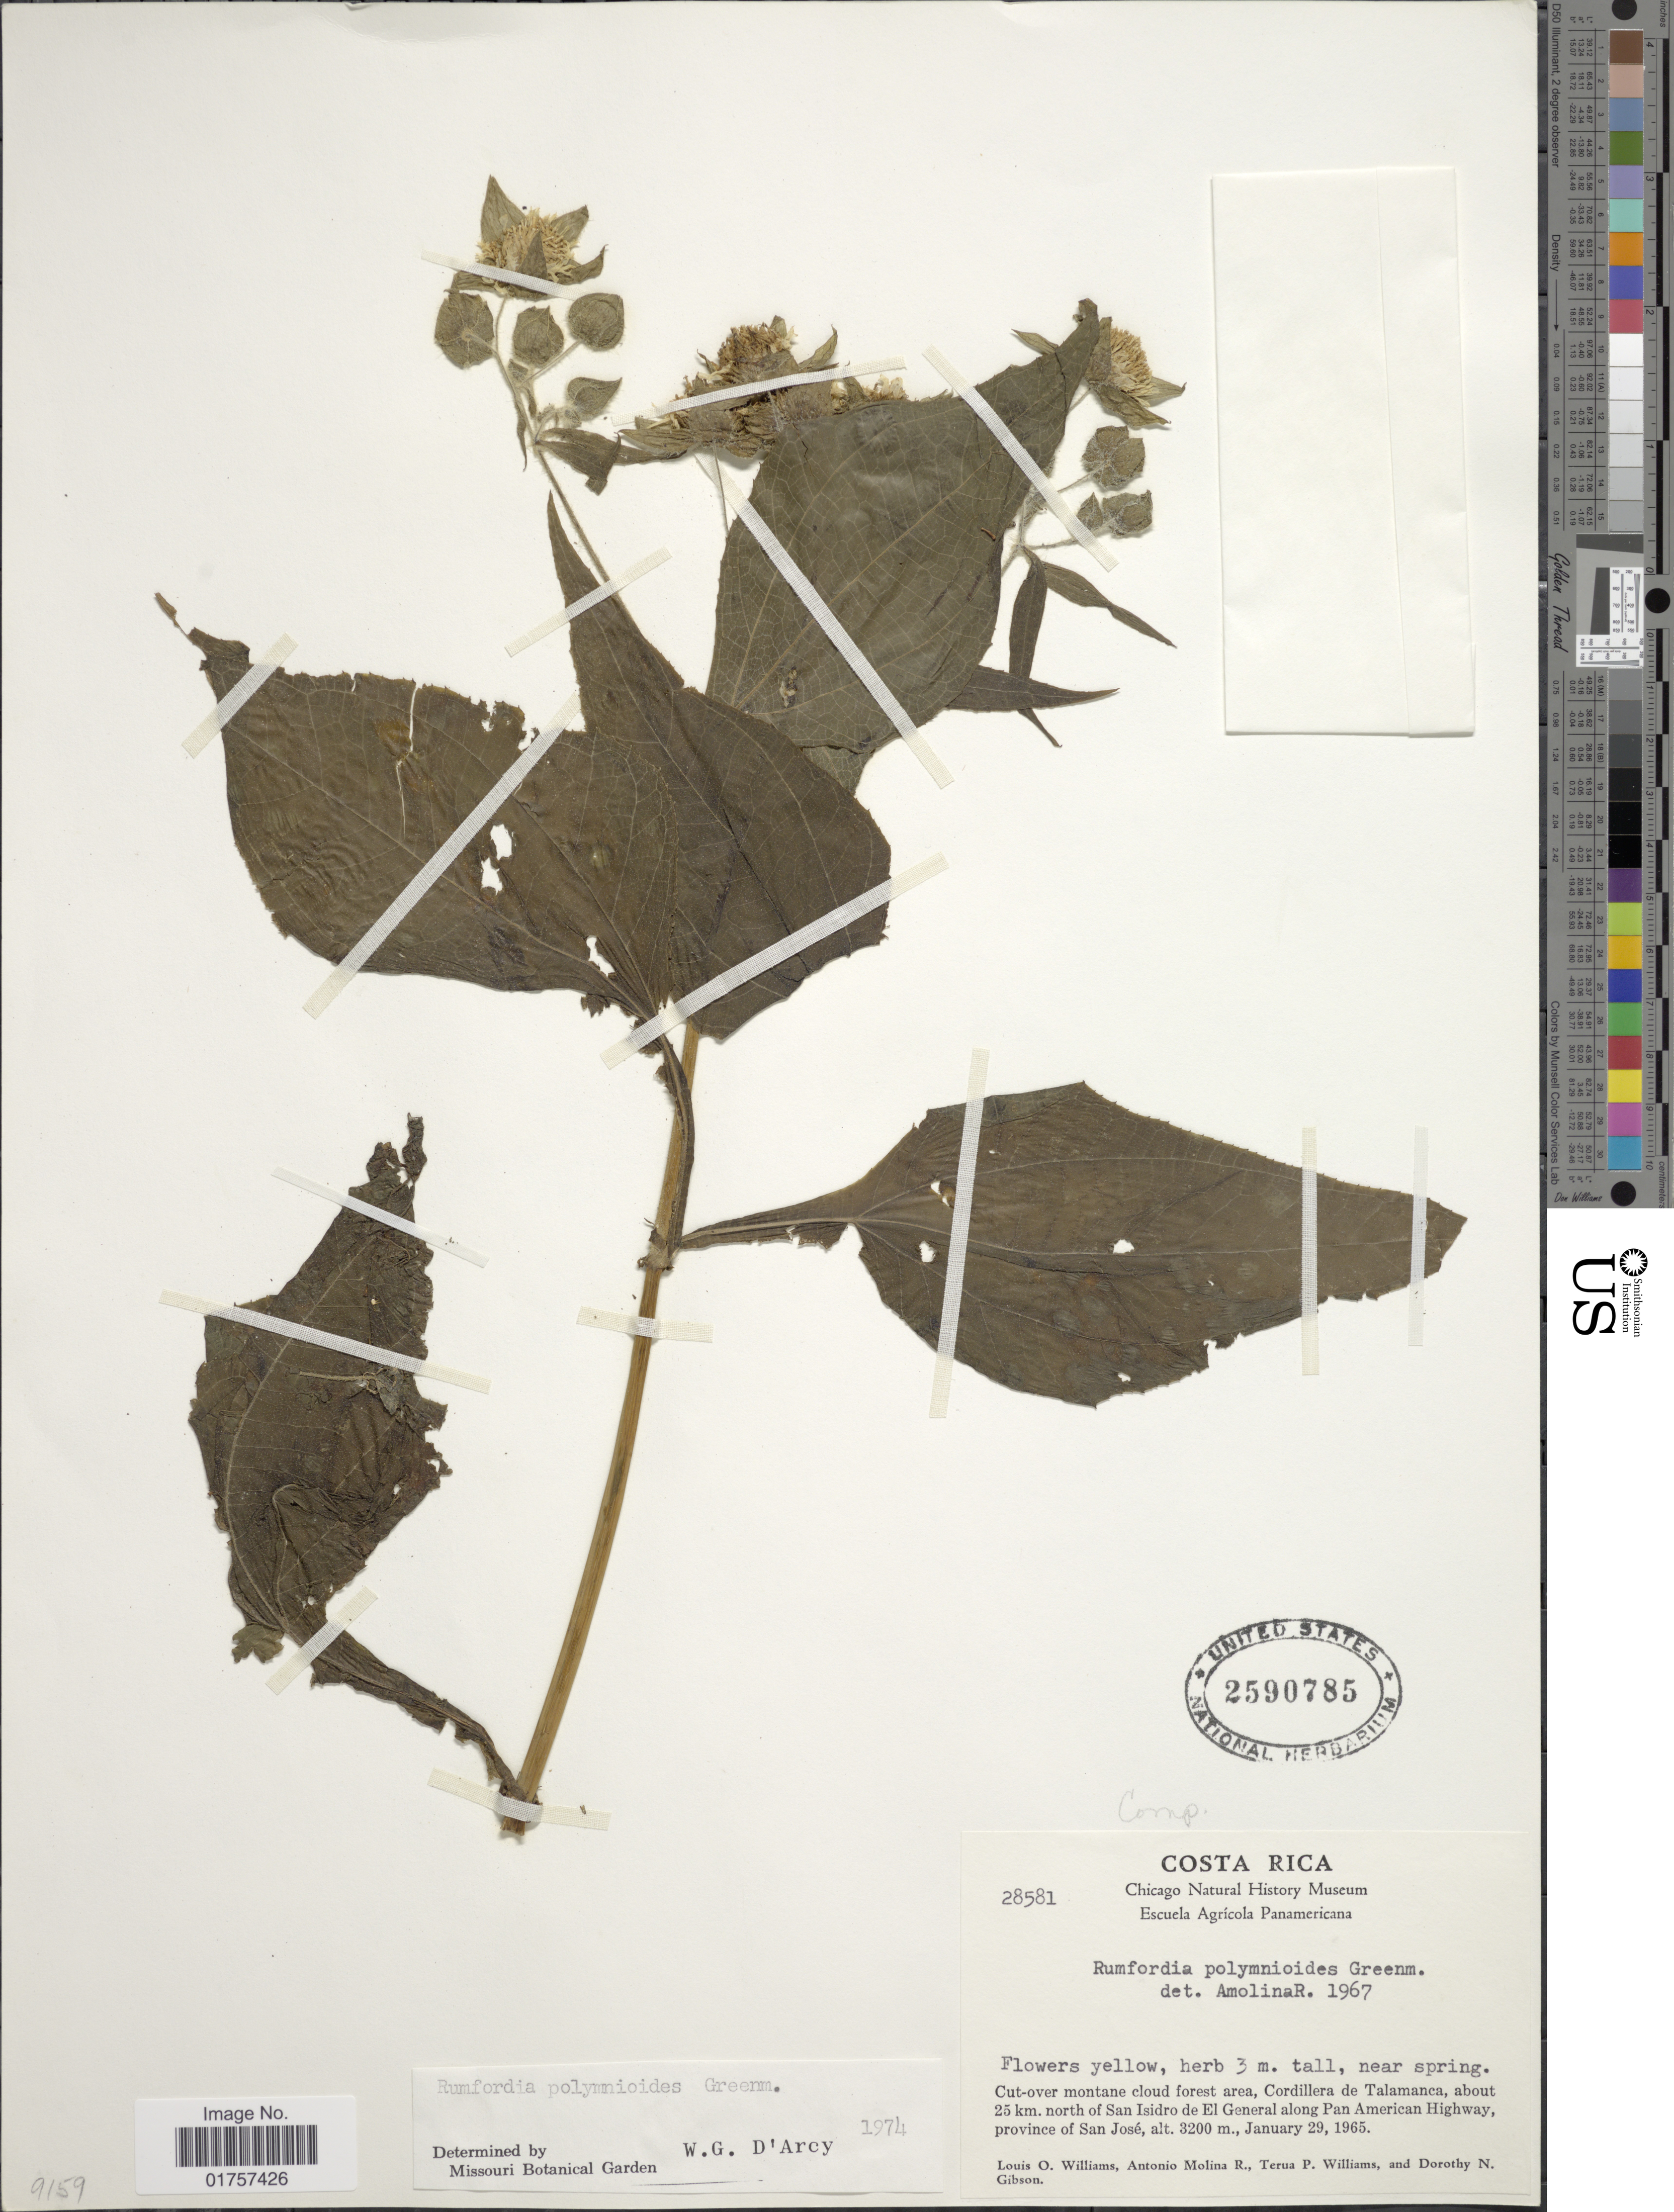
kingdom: Plantae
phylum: Tracheophyta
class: Magnoliopsida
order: Asterales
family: Asteraceae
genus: Rumfordia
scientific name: Rumfordia polymnioides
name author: Greenm.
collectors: L. O. Williams, A. Molina R., T. P. Williams & D. N. Gibson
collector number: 28581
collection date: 1965-01-29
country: Costa Rica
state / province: San José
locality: Cordillera de Talamanca, about 25 km. north of San Isidro de El General along Pan American Highway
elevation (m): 3200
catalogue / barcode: US 2590785